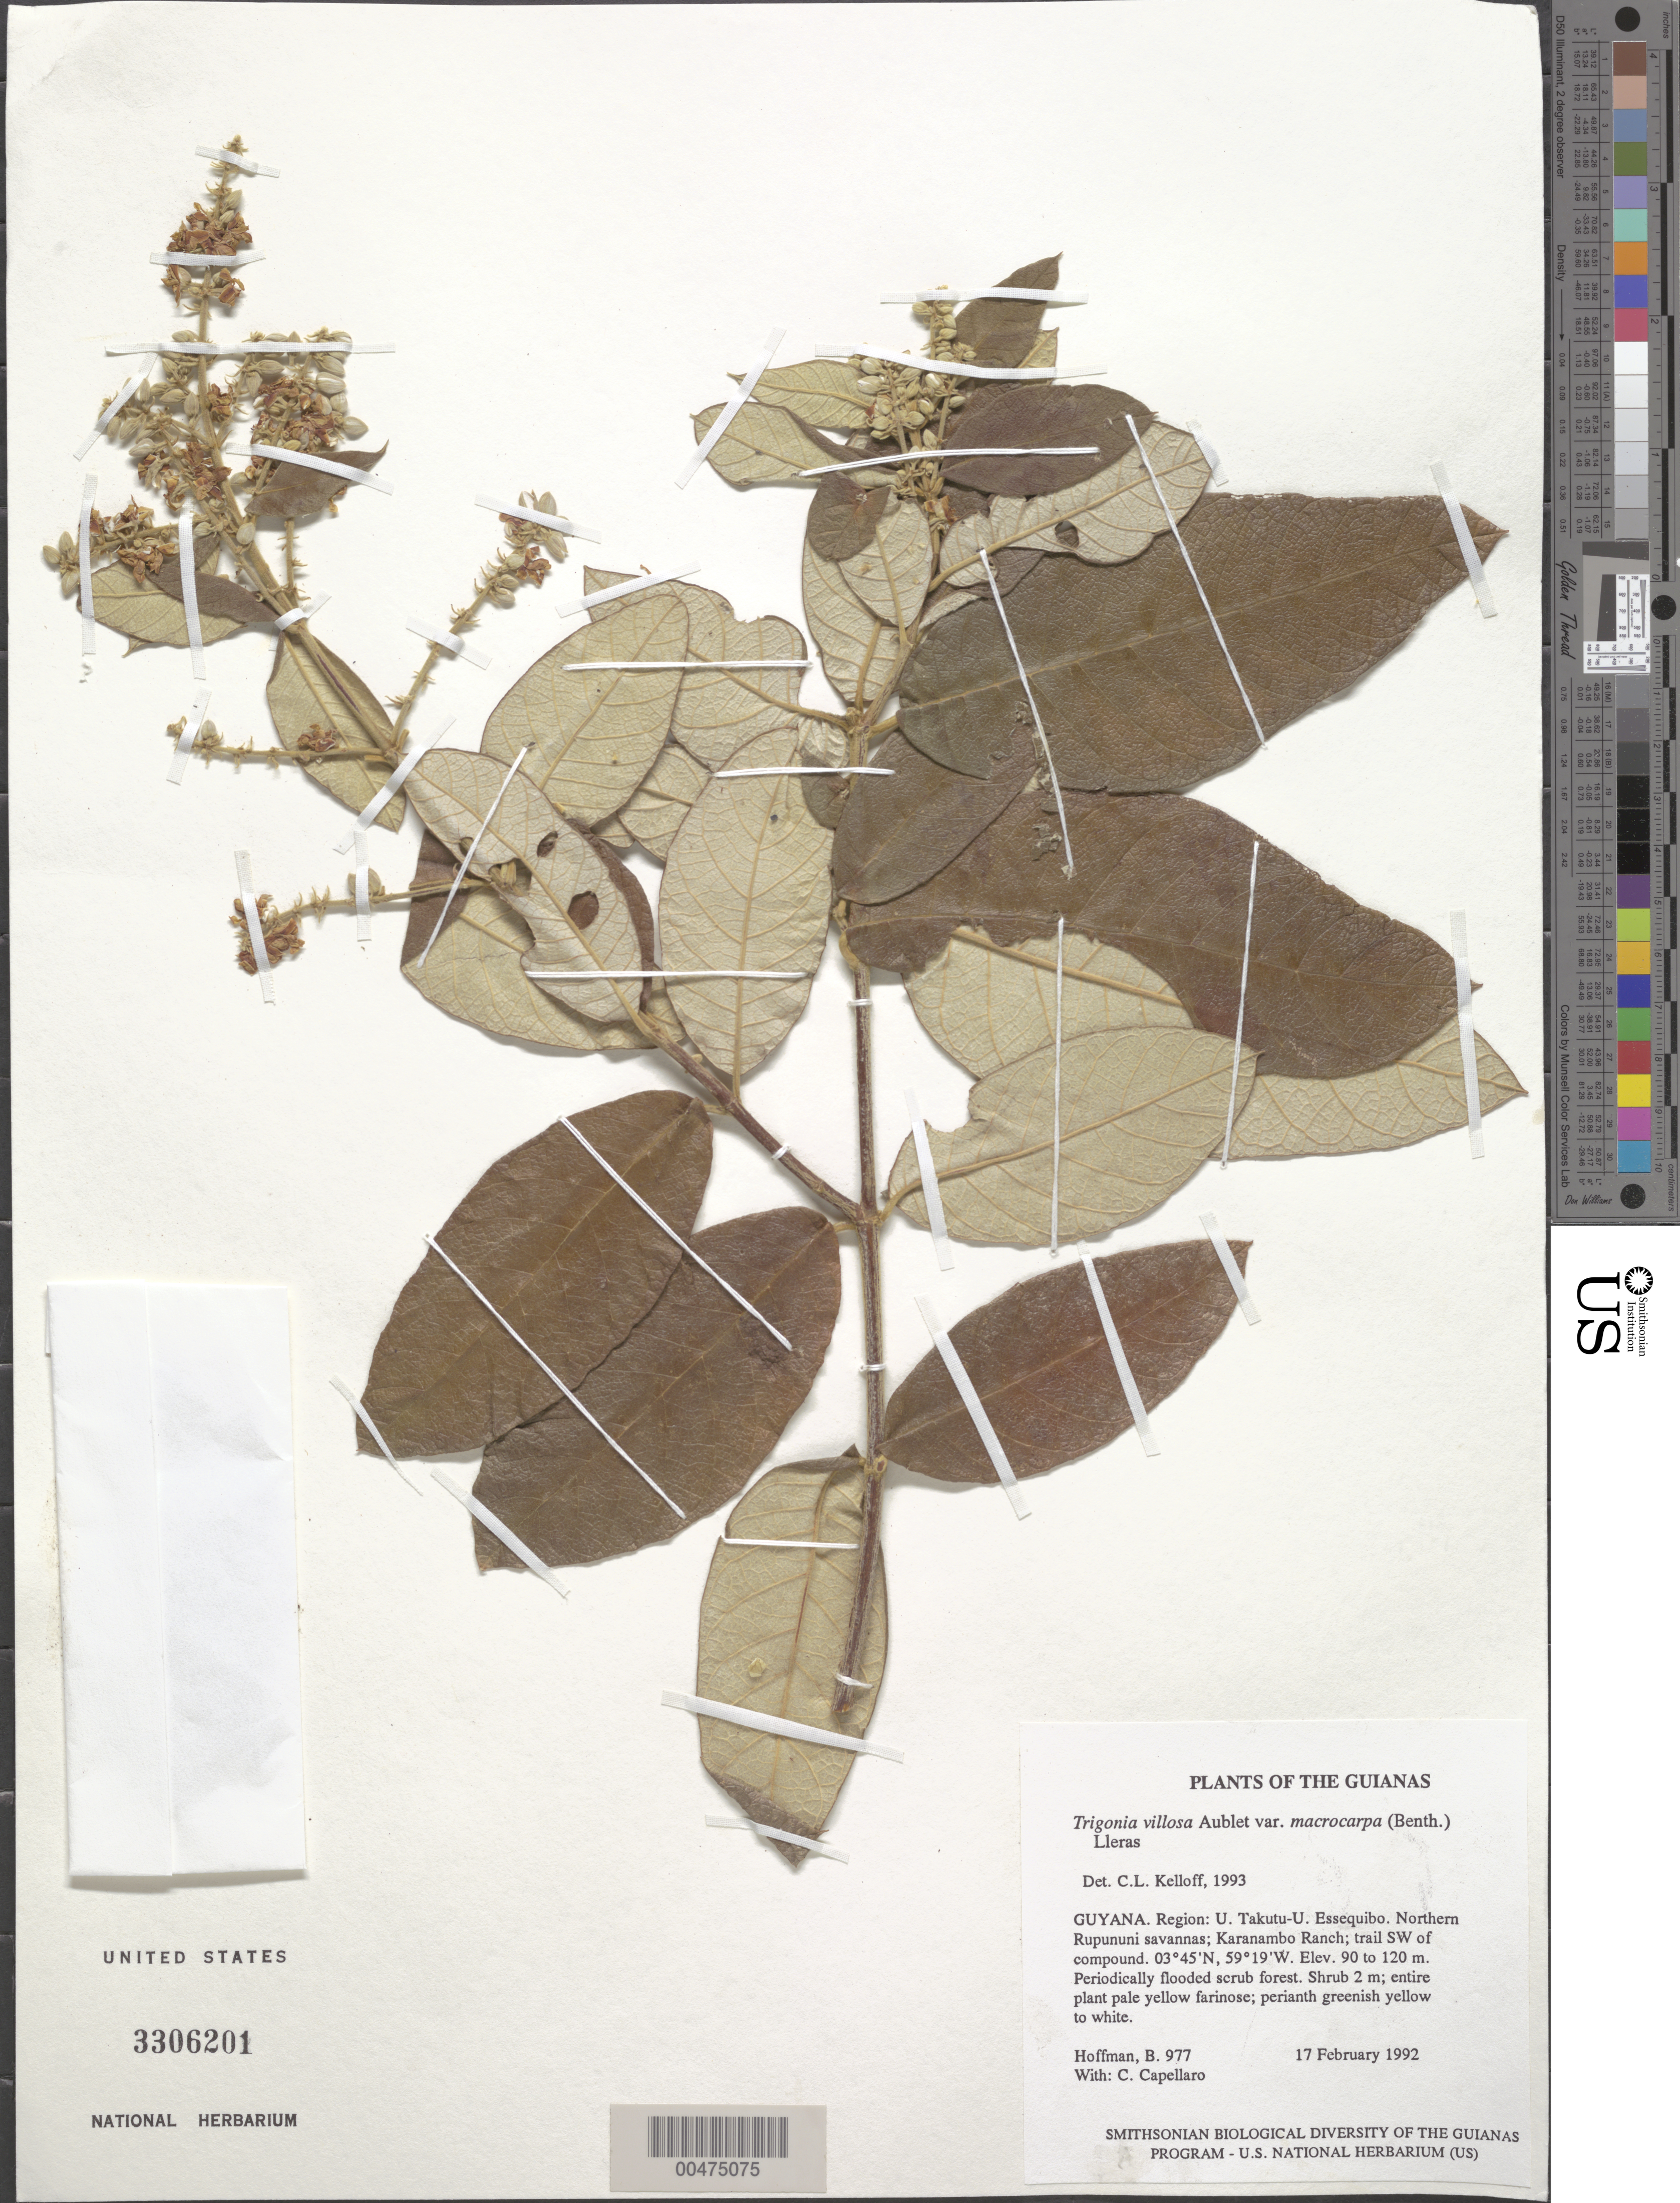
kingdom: Plantae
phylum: Tracheophyta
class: Magnoliopsida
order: Malpighiales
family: Trigoniaceae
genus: Trigonia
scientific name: Trigonia villosa var. macrocarpa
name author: (Benth.) Lleras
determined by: Kelloff, Carol L., (US), Smithsonian Institution - National Museum of Natural History (UNITED STATES)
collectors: B. Hoffman & C. Capellaro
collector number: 977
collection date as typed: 17 February 1992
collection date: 1992-02-17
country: Guyana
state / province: U. Takutu-U. Essequibo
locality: Northern Rupununi savannas; Karanambo Ranch; trail SW of compound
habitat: Periodically flooded scrub forest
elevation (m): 90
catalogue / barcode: US 3306201